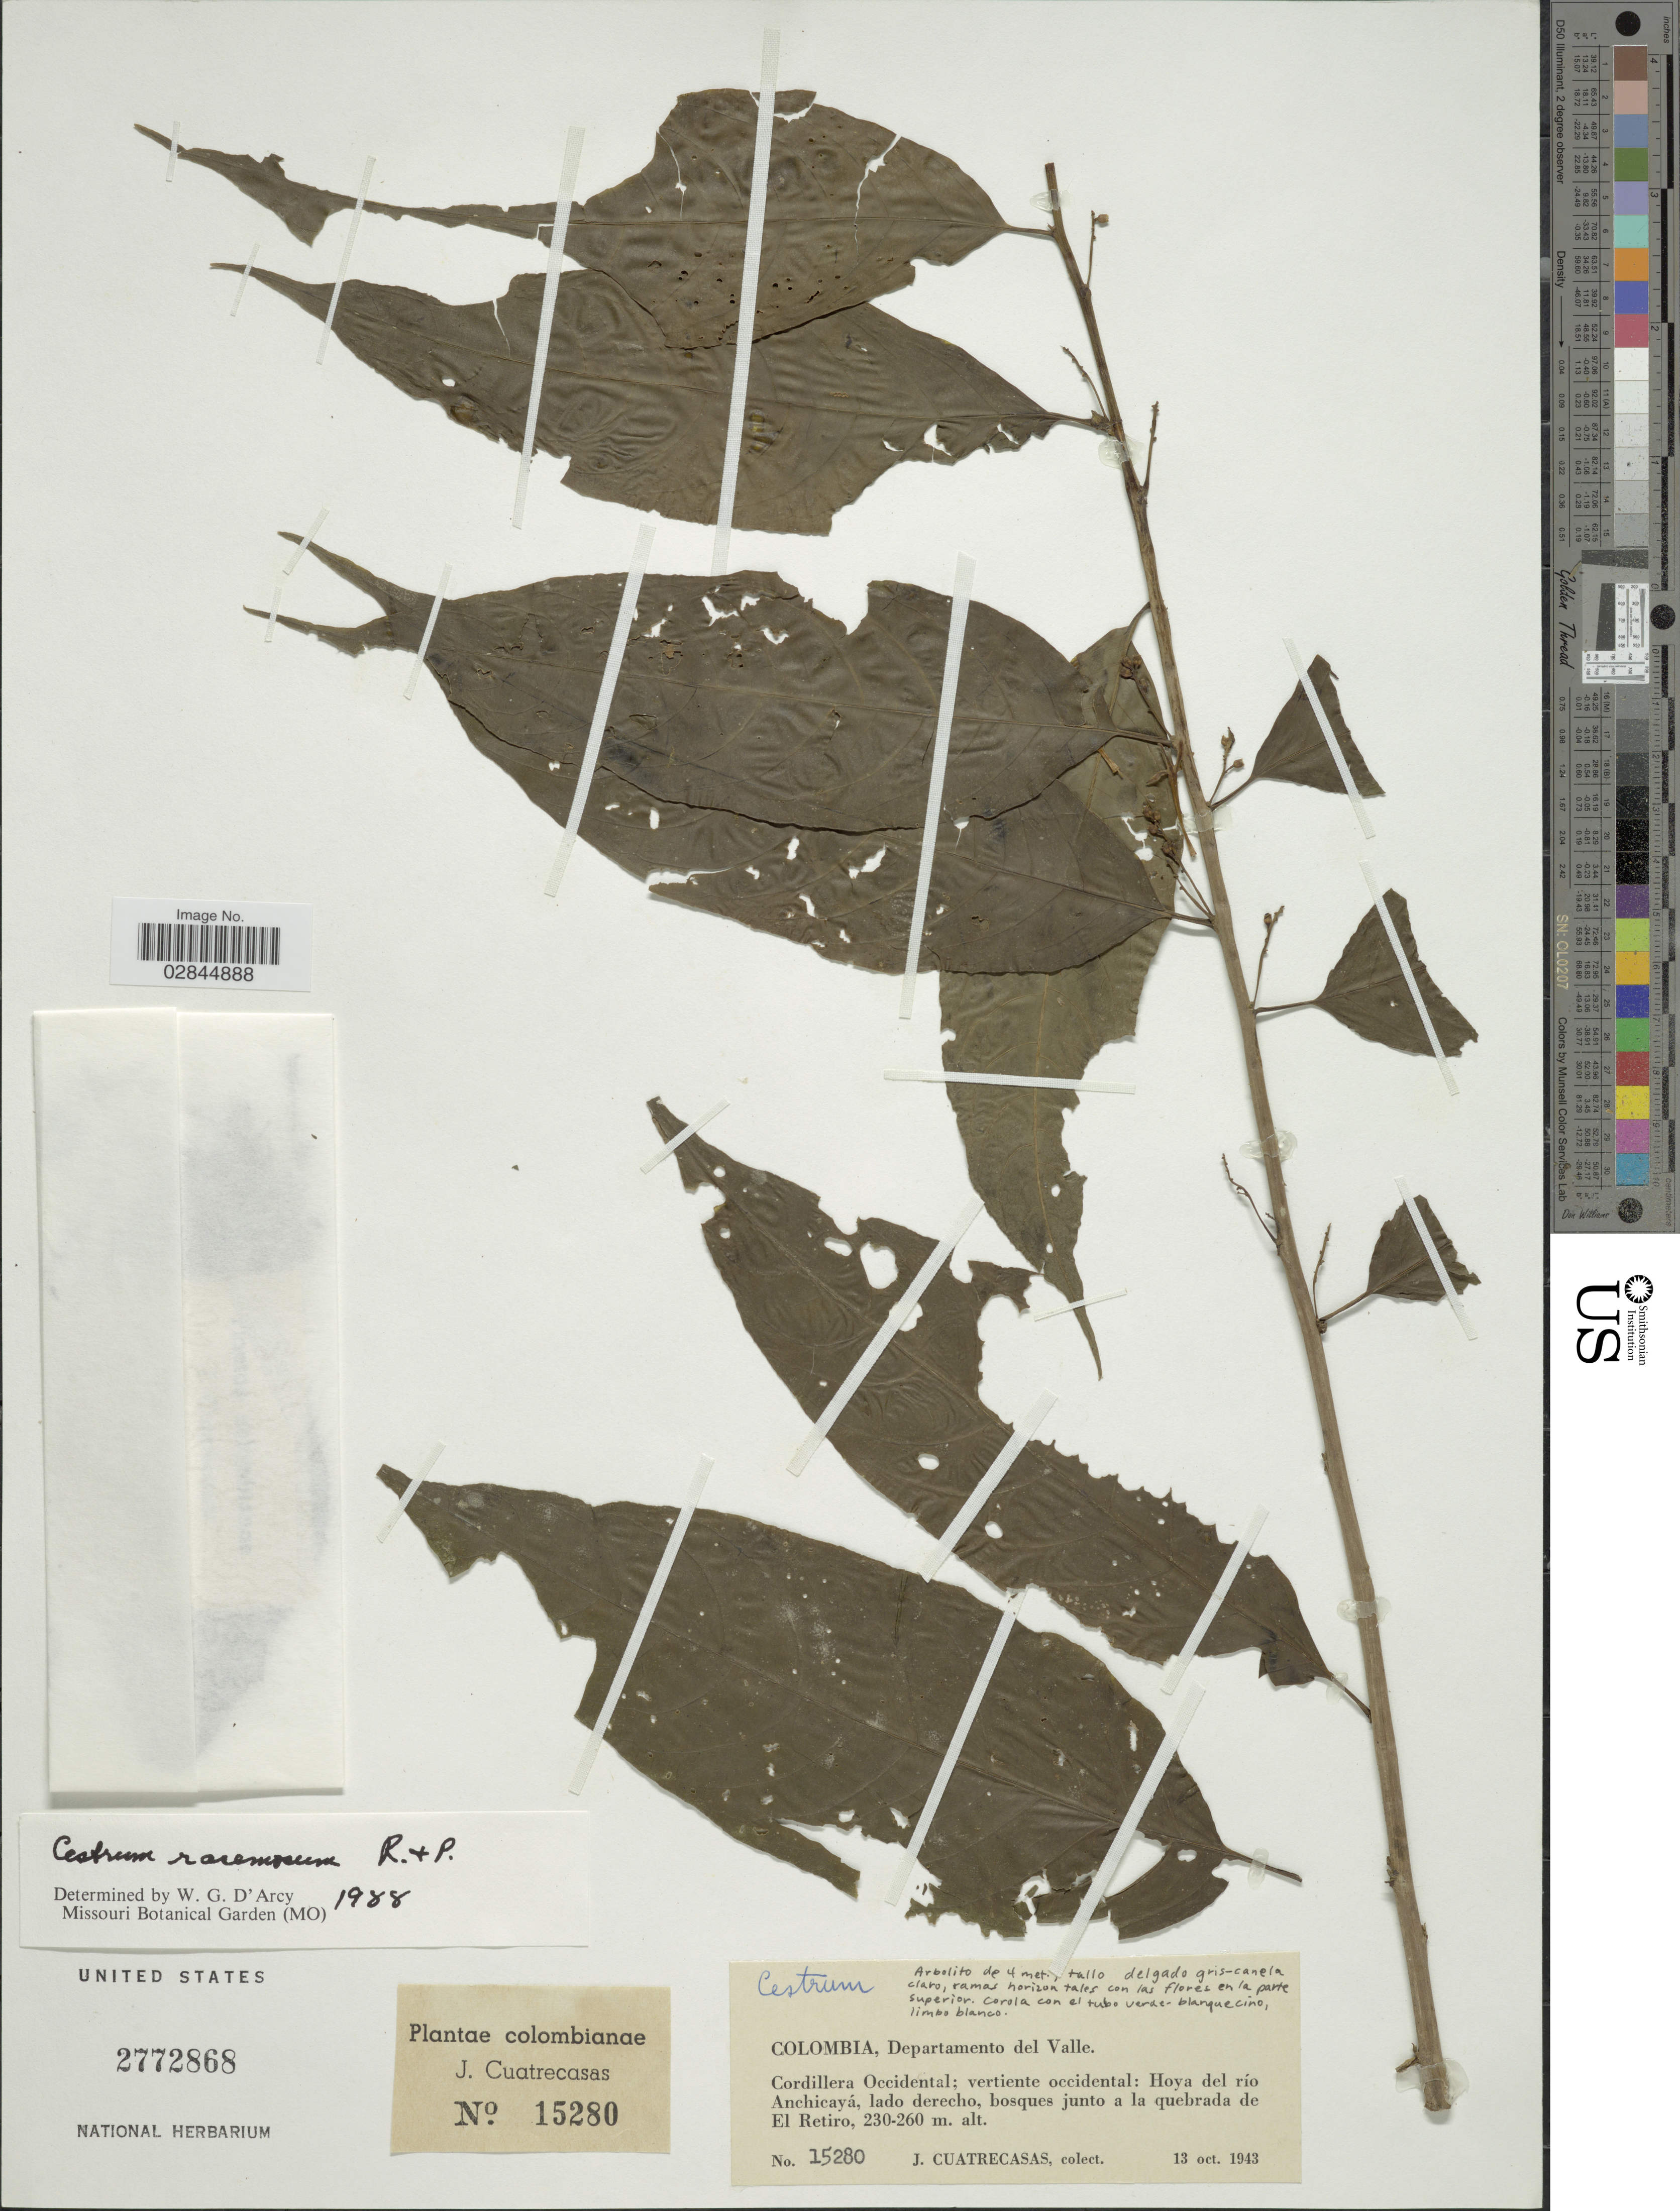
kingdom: Plantae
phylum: Tracheophyta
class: Magnoliopsida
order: Solanales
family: Solanaceae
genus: Cestrum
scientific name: Cestrum racemosum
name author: Ruiz & Pav.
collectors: J. Cuatrecasas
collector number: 15280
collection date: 1943-10-13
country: Colombia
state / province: Valle del Cauca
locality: Departamento del Valle. Cordillera Occidental; vertiente occidental: Hoya del rio Anchicayá, lado derecho, bosques junto a la quebrada de El Retiro.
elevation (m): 230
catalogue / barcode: US 2772868